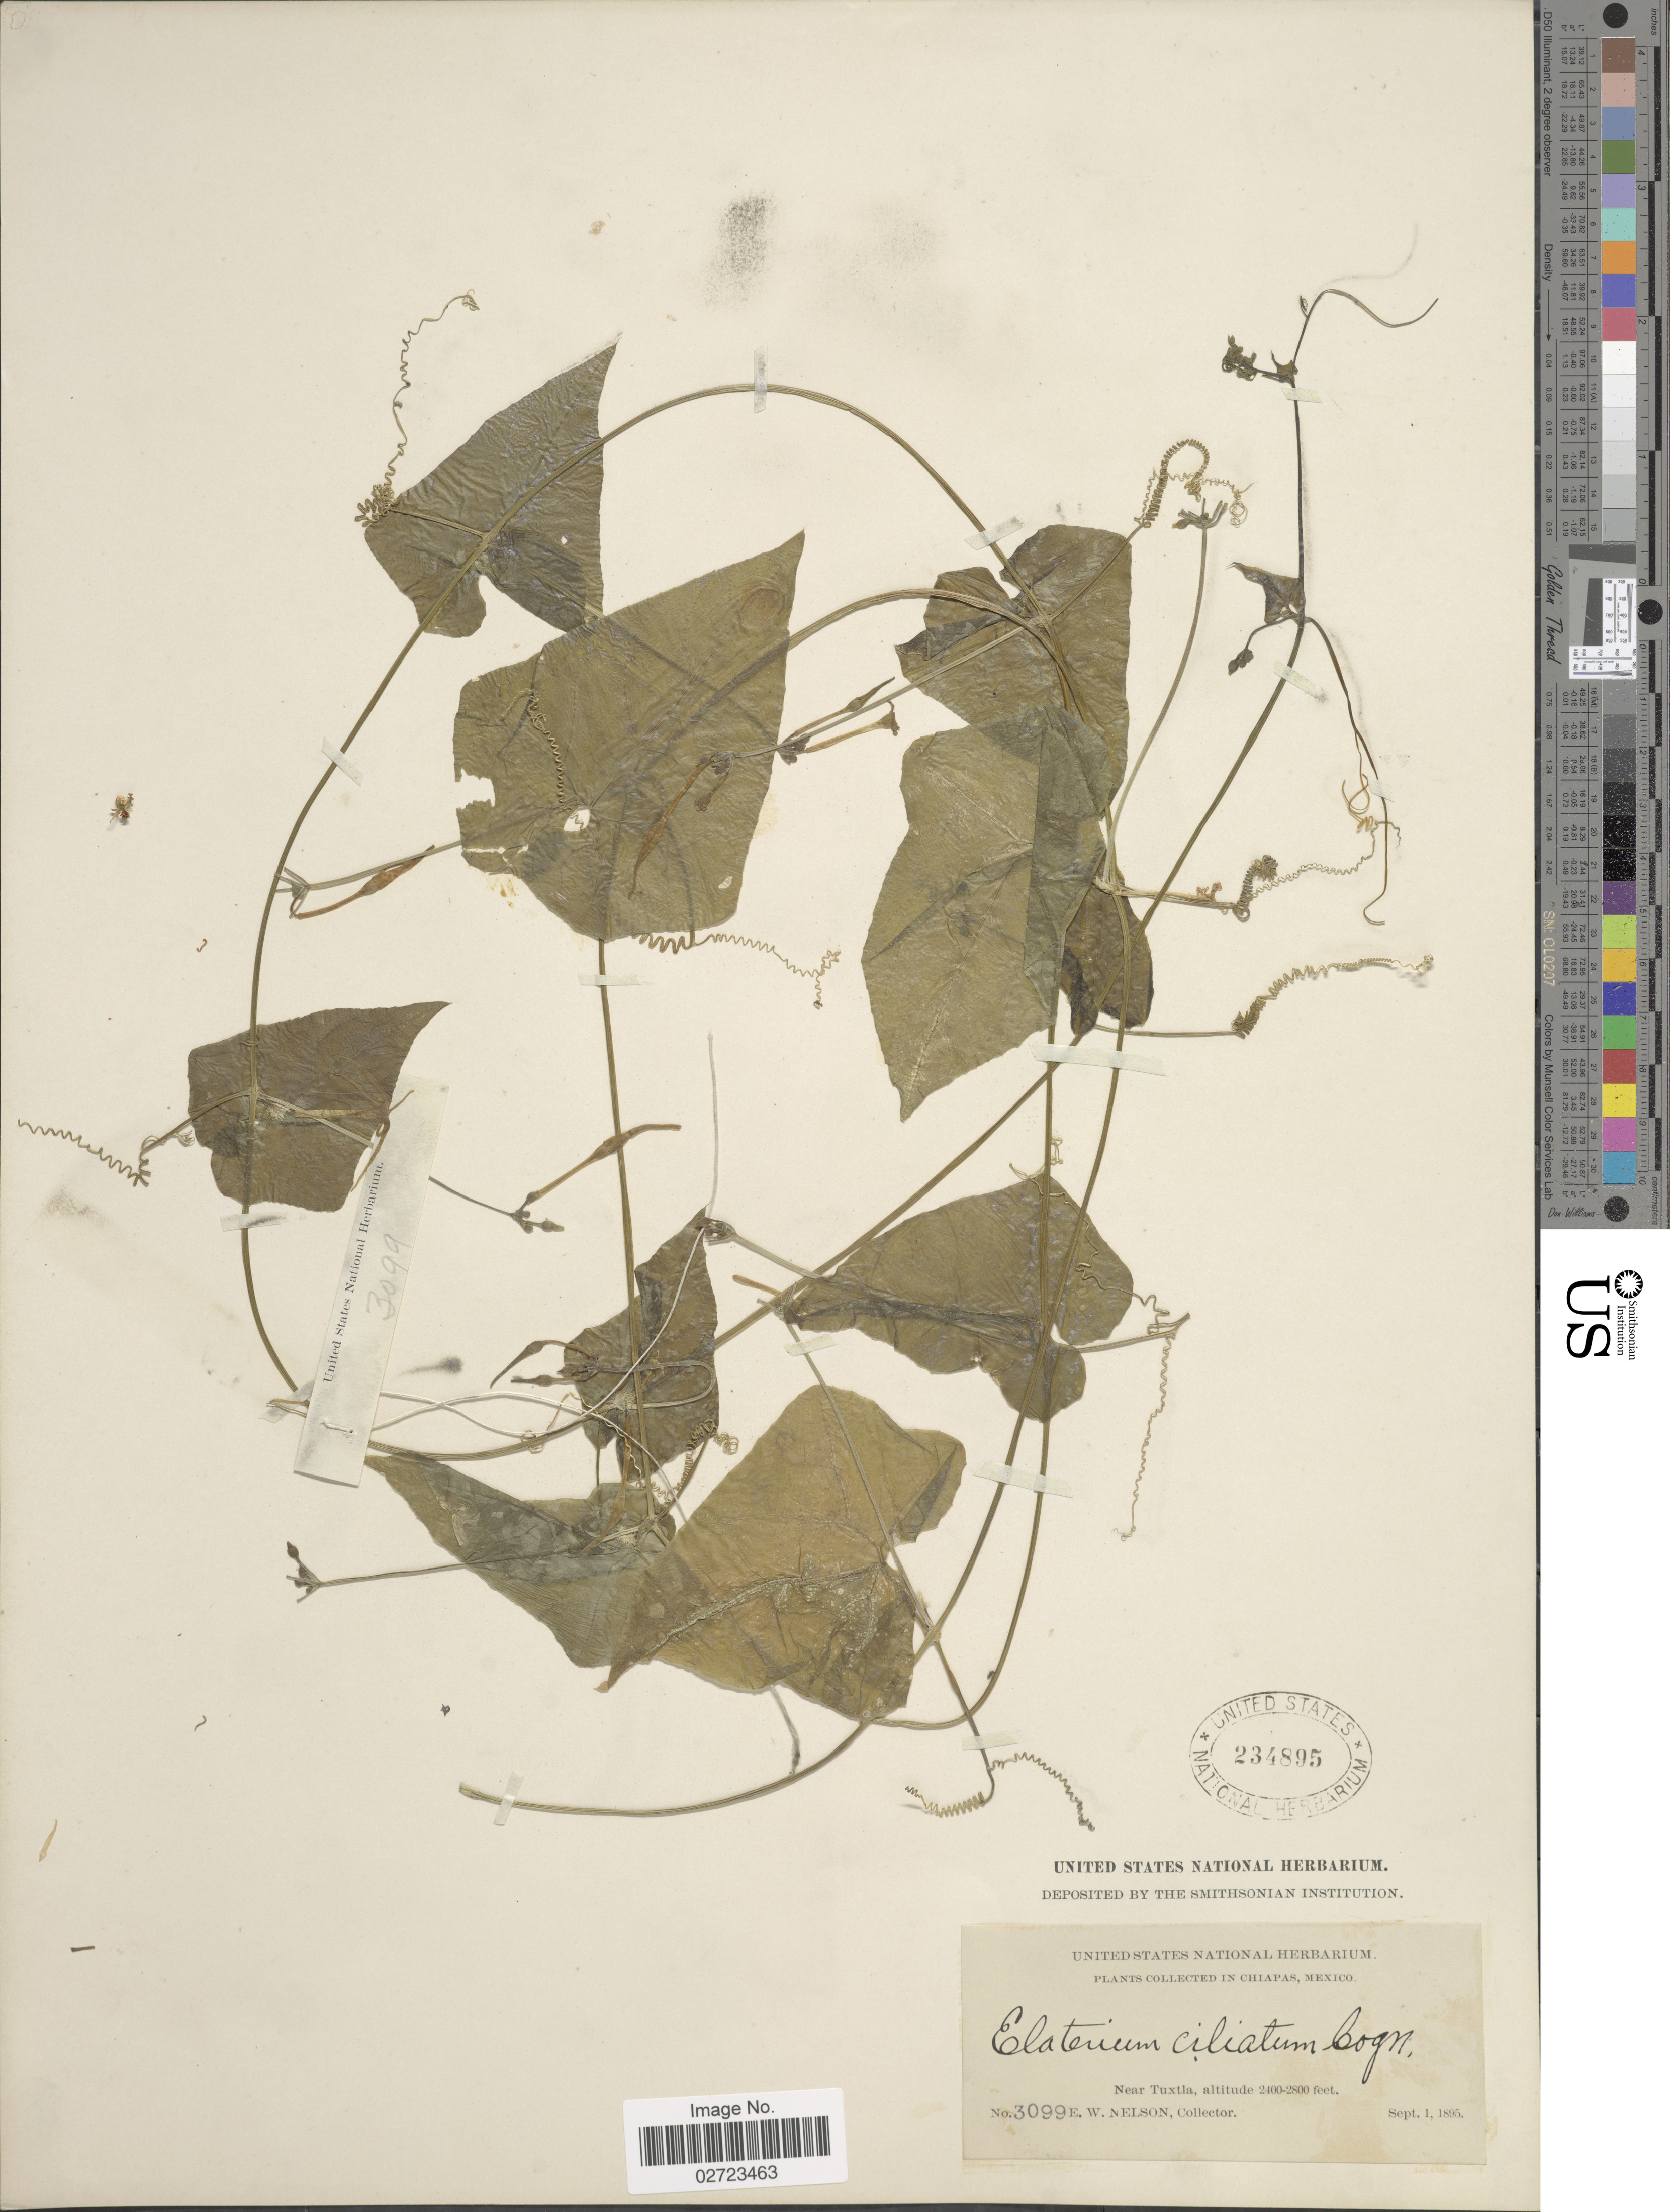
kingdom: Plantae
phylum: Tracheophyta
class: Magnoliopsida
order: Cucurbitales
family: Cucurbitaceae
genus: Cyclanthera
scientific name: Cyclanthera carthagenensis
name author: (Jacq.) H. Schaef. & S.S. Renner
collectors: E. W. Nelson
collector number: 3099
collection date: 1895-09-01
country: Mexico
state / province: Chiapas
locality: Near Tuxtla.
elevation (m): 732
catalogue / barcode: US 234895